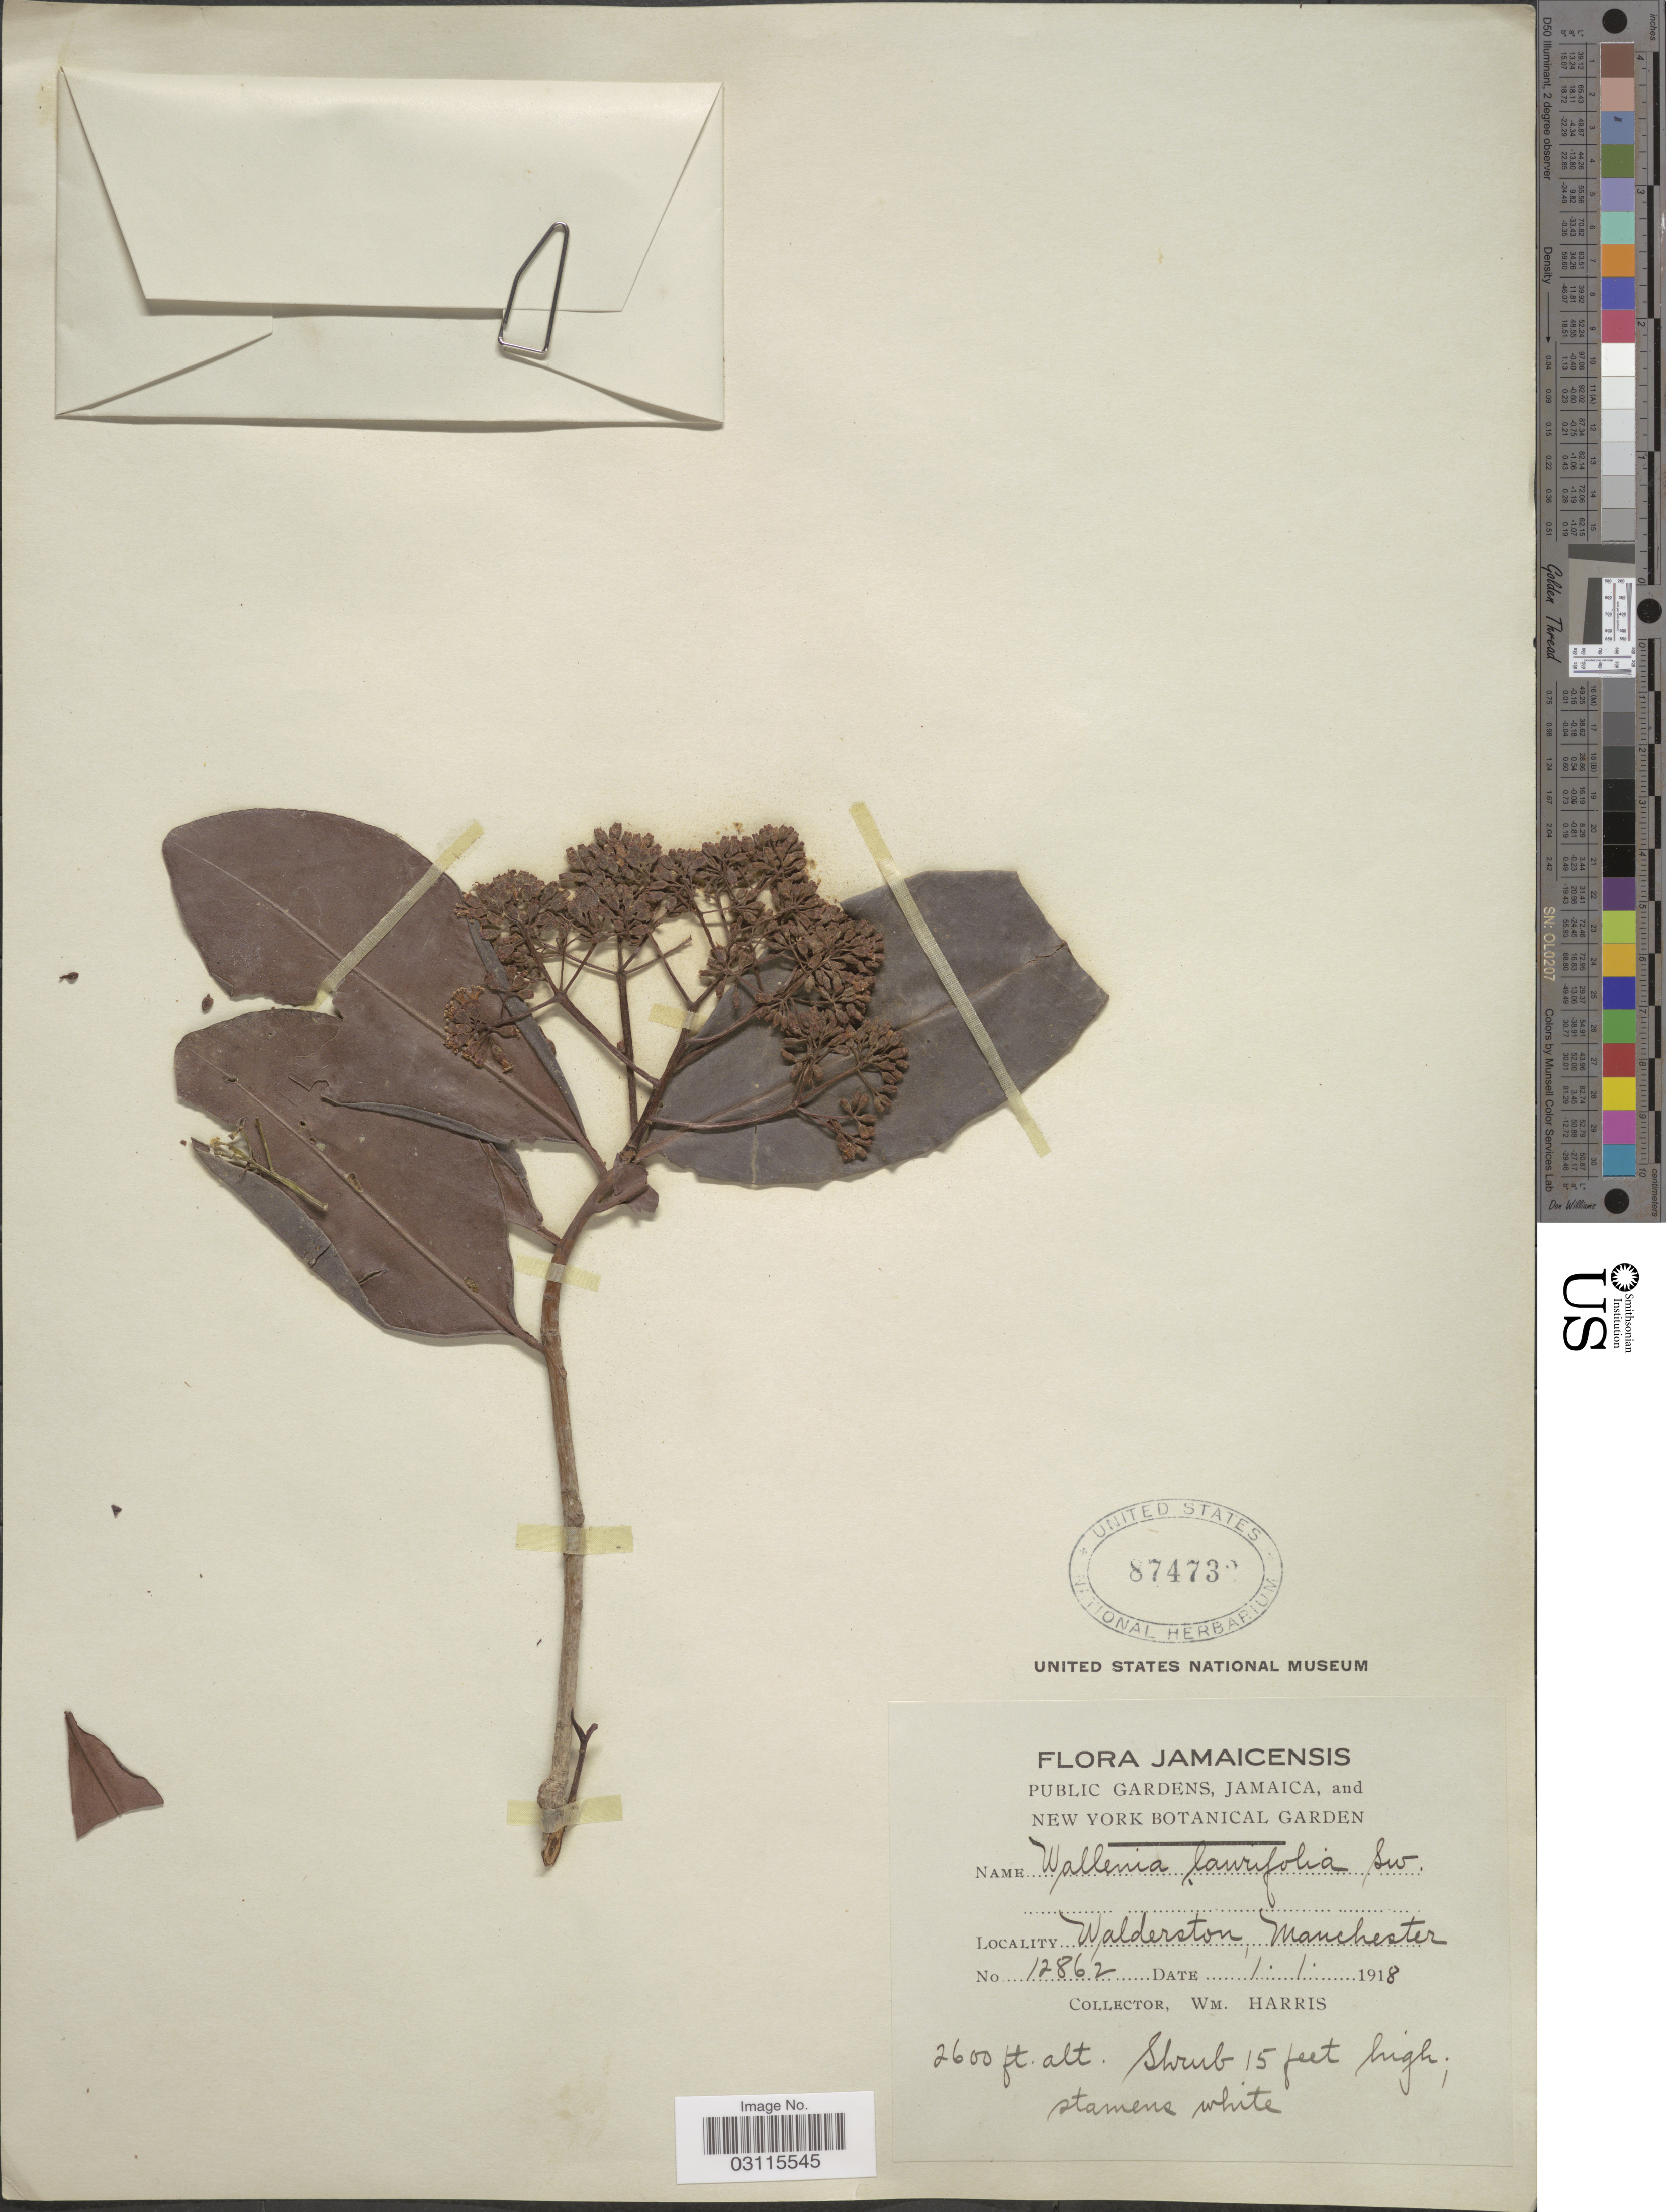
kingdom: Plantae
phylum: Tracheophyta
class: Magnoliopsida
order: Ericales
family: Primulaceae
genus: Wallenia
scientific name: Wallenia laurifolia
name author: Sw.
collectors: W. H. Harris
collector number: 12862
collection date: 1918-01-01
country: Jamaica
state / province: Manchester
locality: Walderston.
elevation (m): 792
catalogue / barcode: US 874732